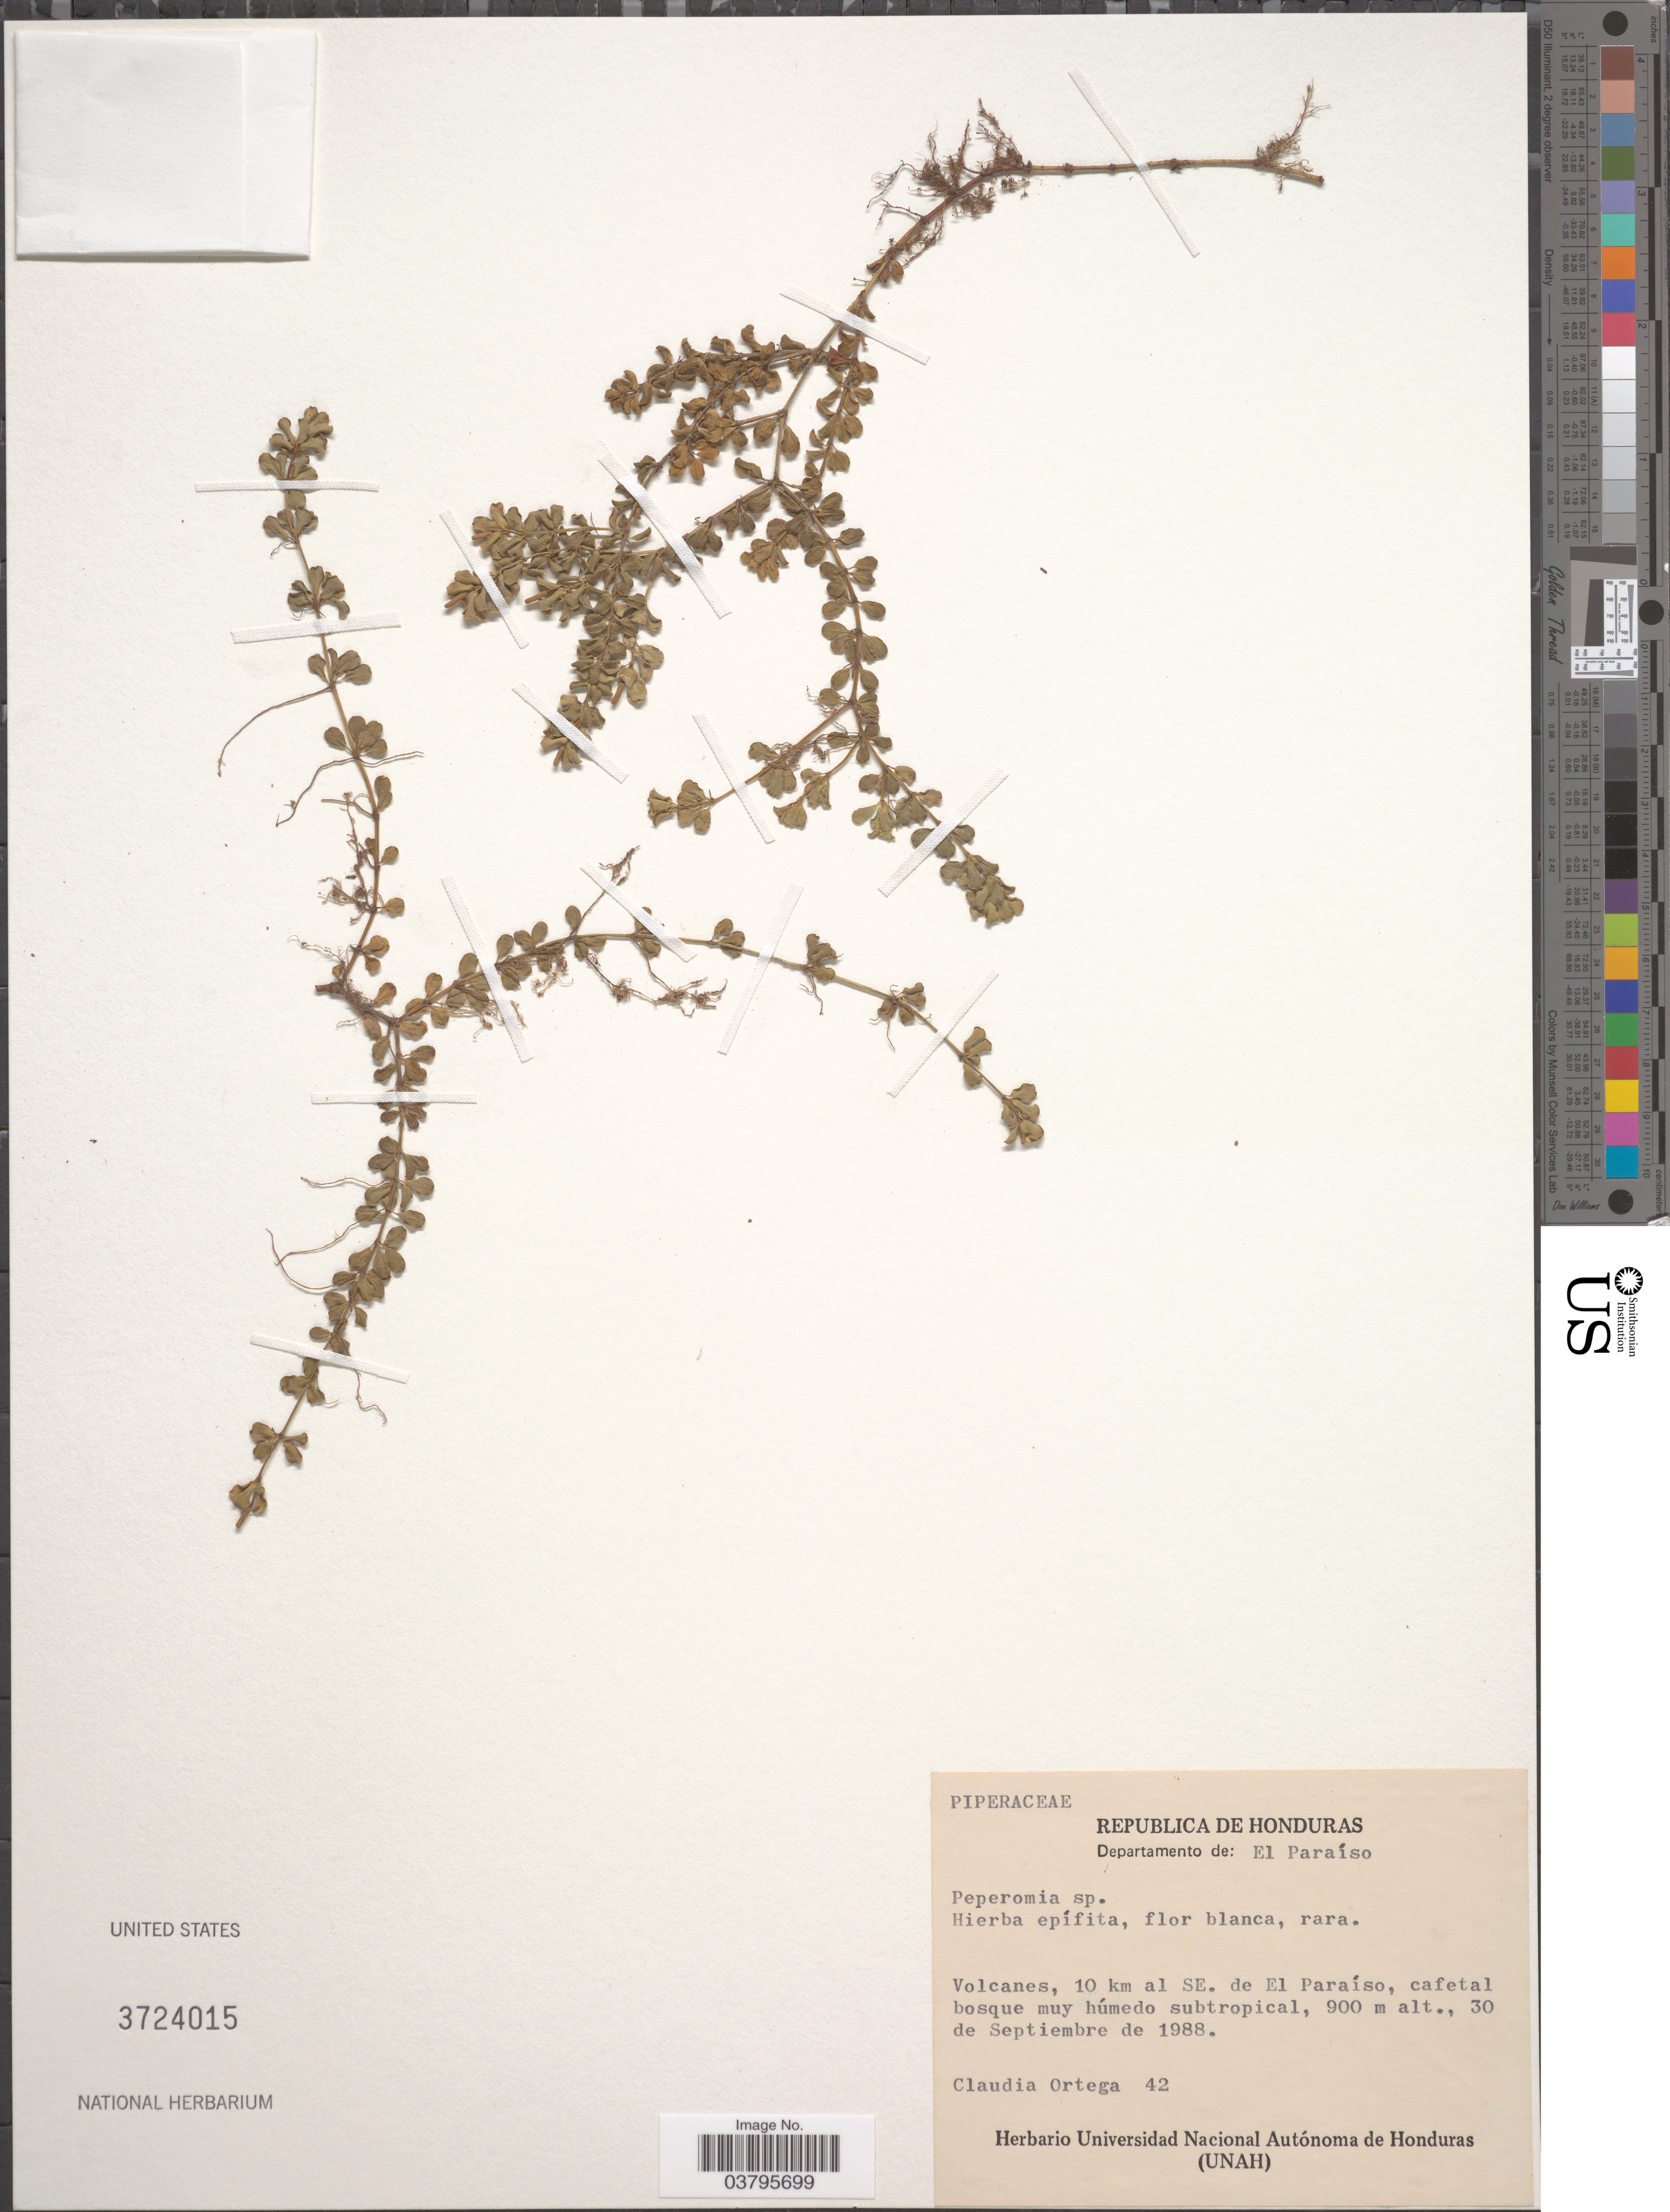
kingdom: Plantae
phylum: Tracheophyta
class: Magnoliopsida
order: Piperales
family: Piperaceae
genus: Peperomia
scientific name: Peperomia hoffmannii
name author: C. DC.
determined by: Jiménez, José Estaban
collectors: C. Ortega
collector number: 42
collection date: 1988-09-30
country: Honduras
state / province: El Paraiso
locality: Republica de Honduras. Departamento de: El Paraíso. Volcanes, 10 km al SE. de El Paraíso.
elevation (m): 900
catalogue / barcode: US 3724015